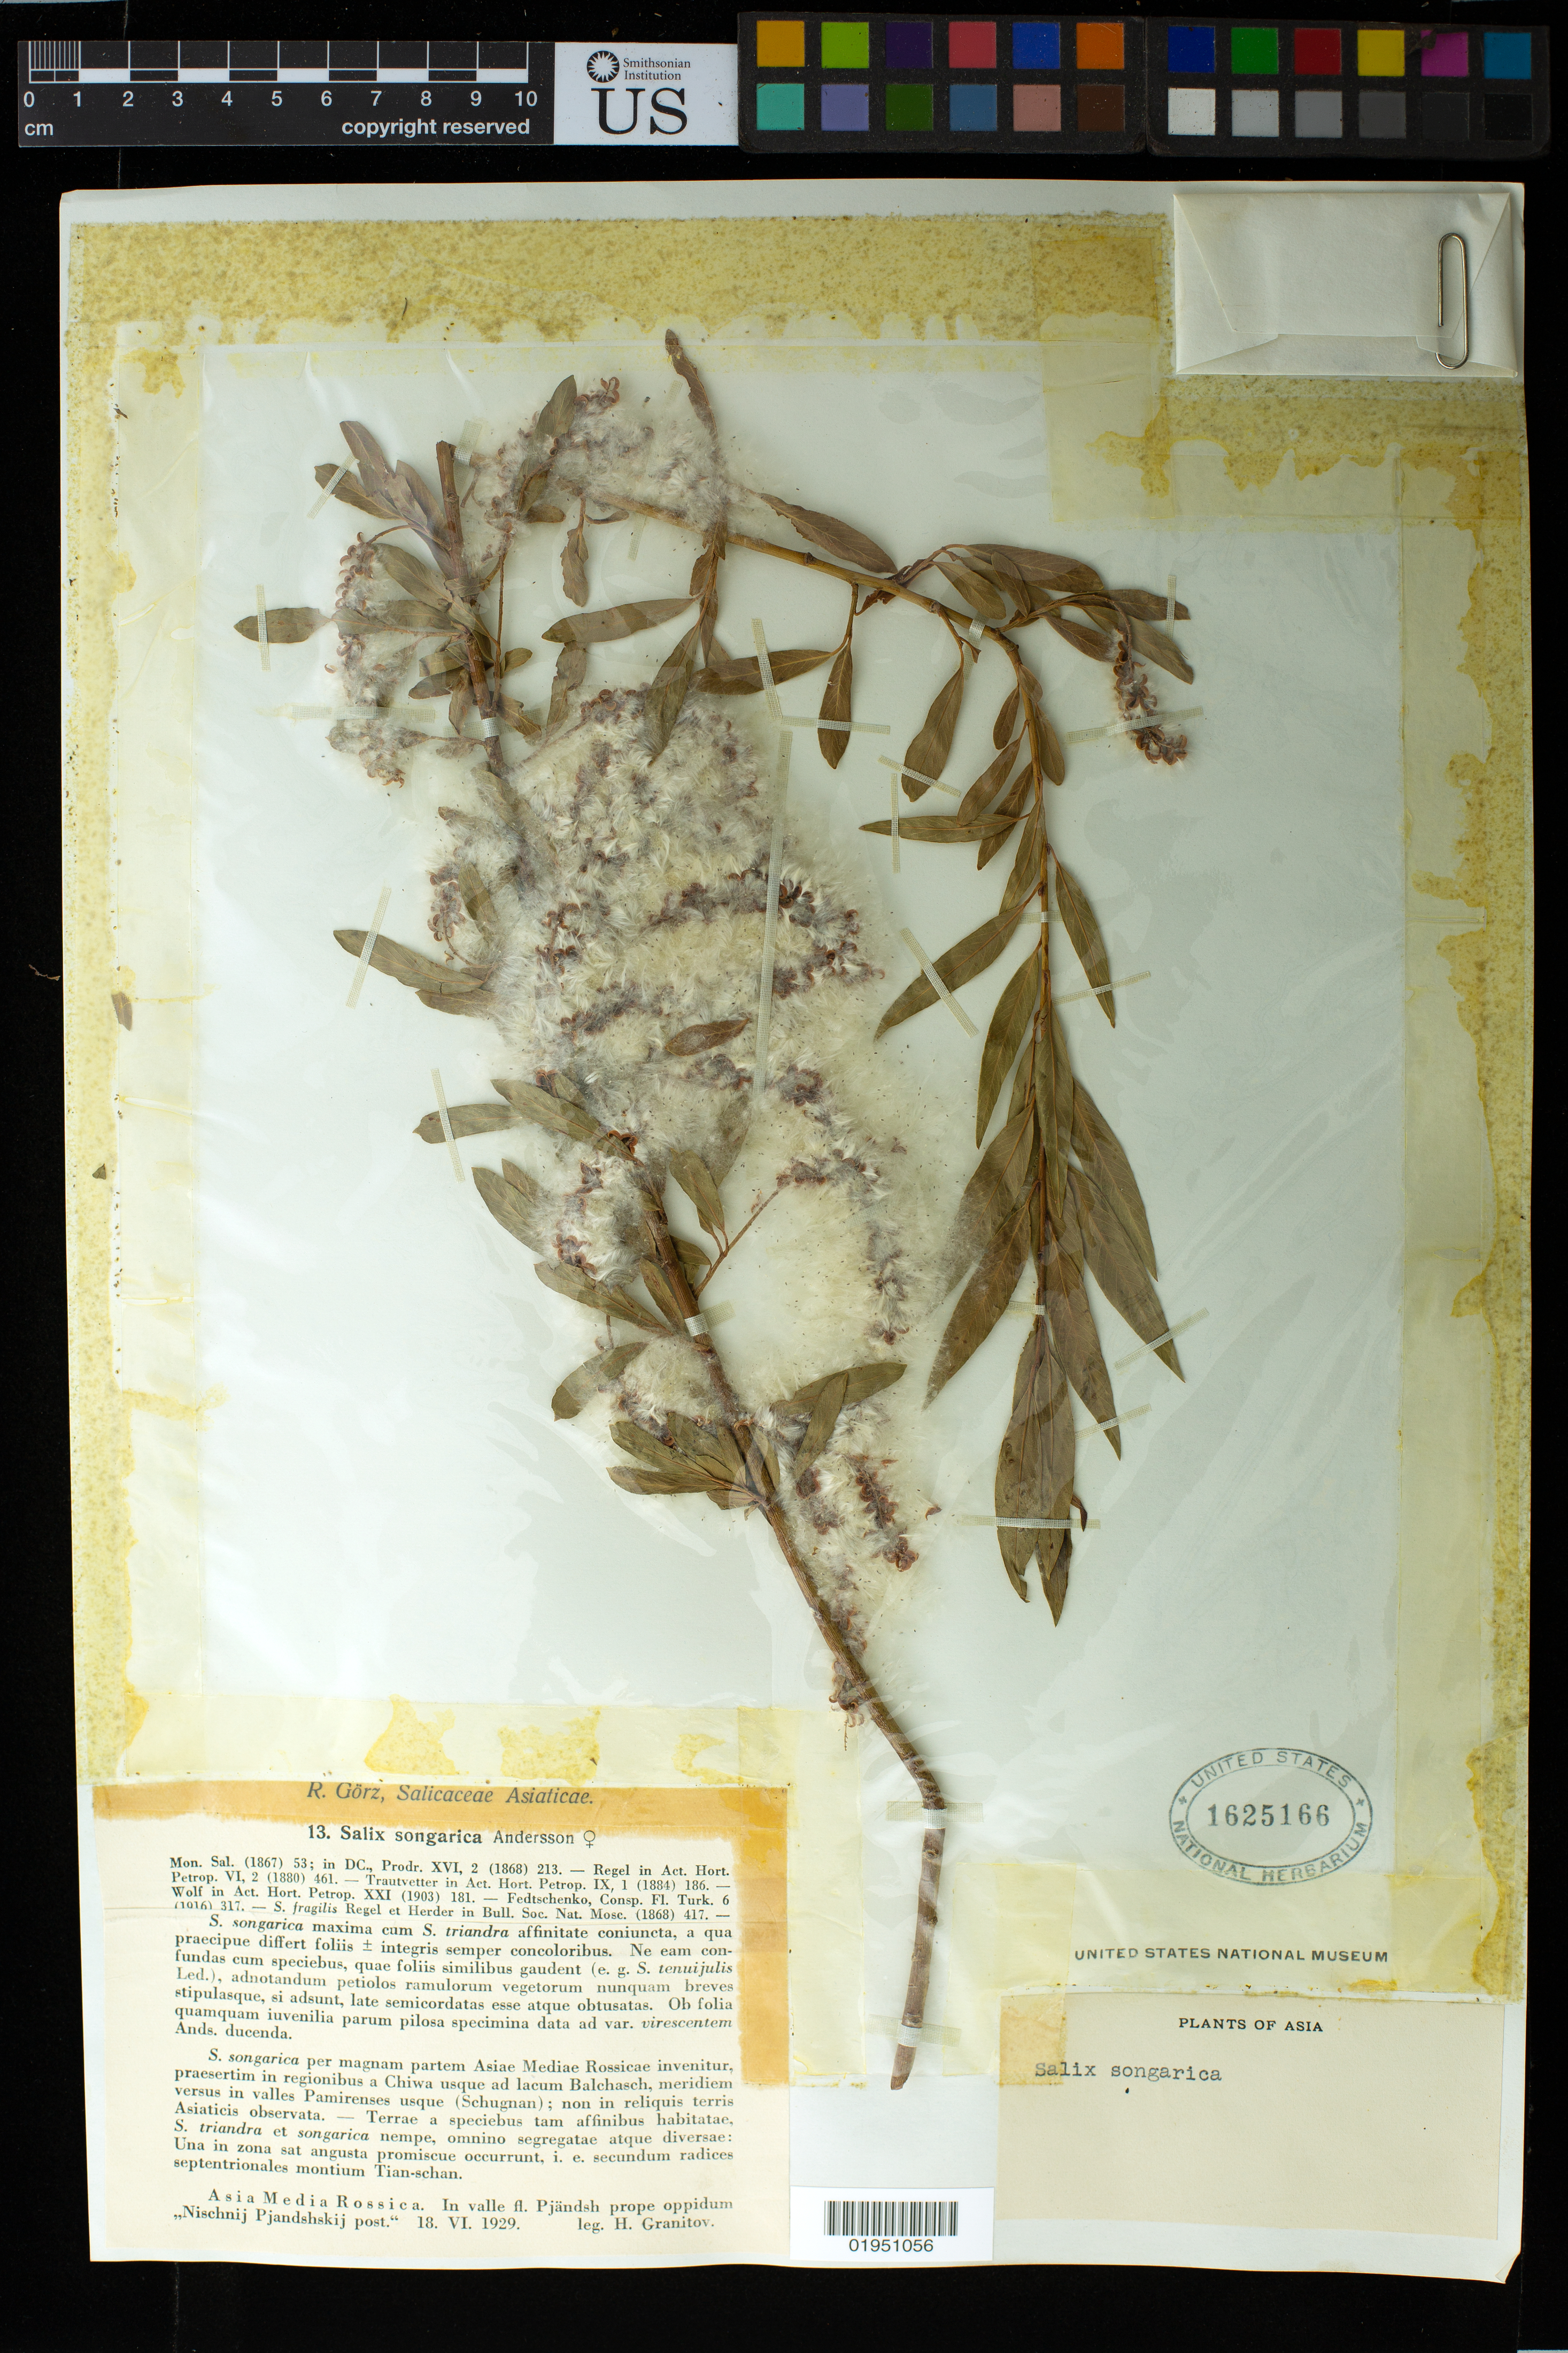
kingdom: Plantae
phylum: Tracheophyta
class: Magnoliopsida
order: Malpighiales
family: Salicaceae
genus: Salix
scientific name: Salix songarica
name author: Andersson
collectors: H. Granitov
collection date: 1929-06-18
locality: Asia Media Rossica. In valle fl. Pjandsh prope oppidum "Nischnij Pjandshskij post."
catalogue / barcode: US 1625166